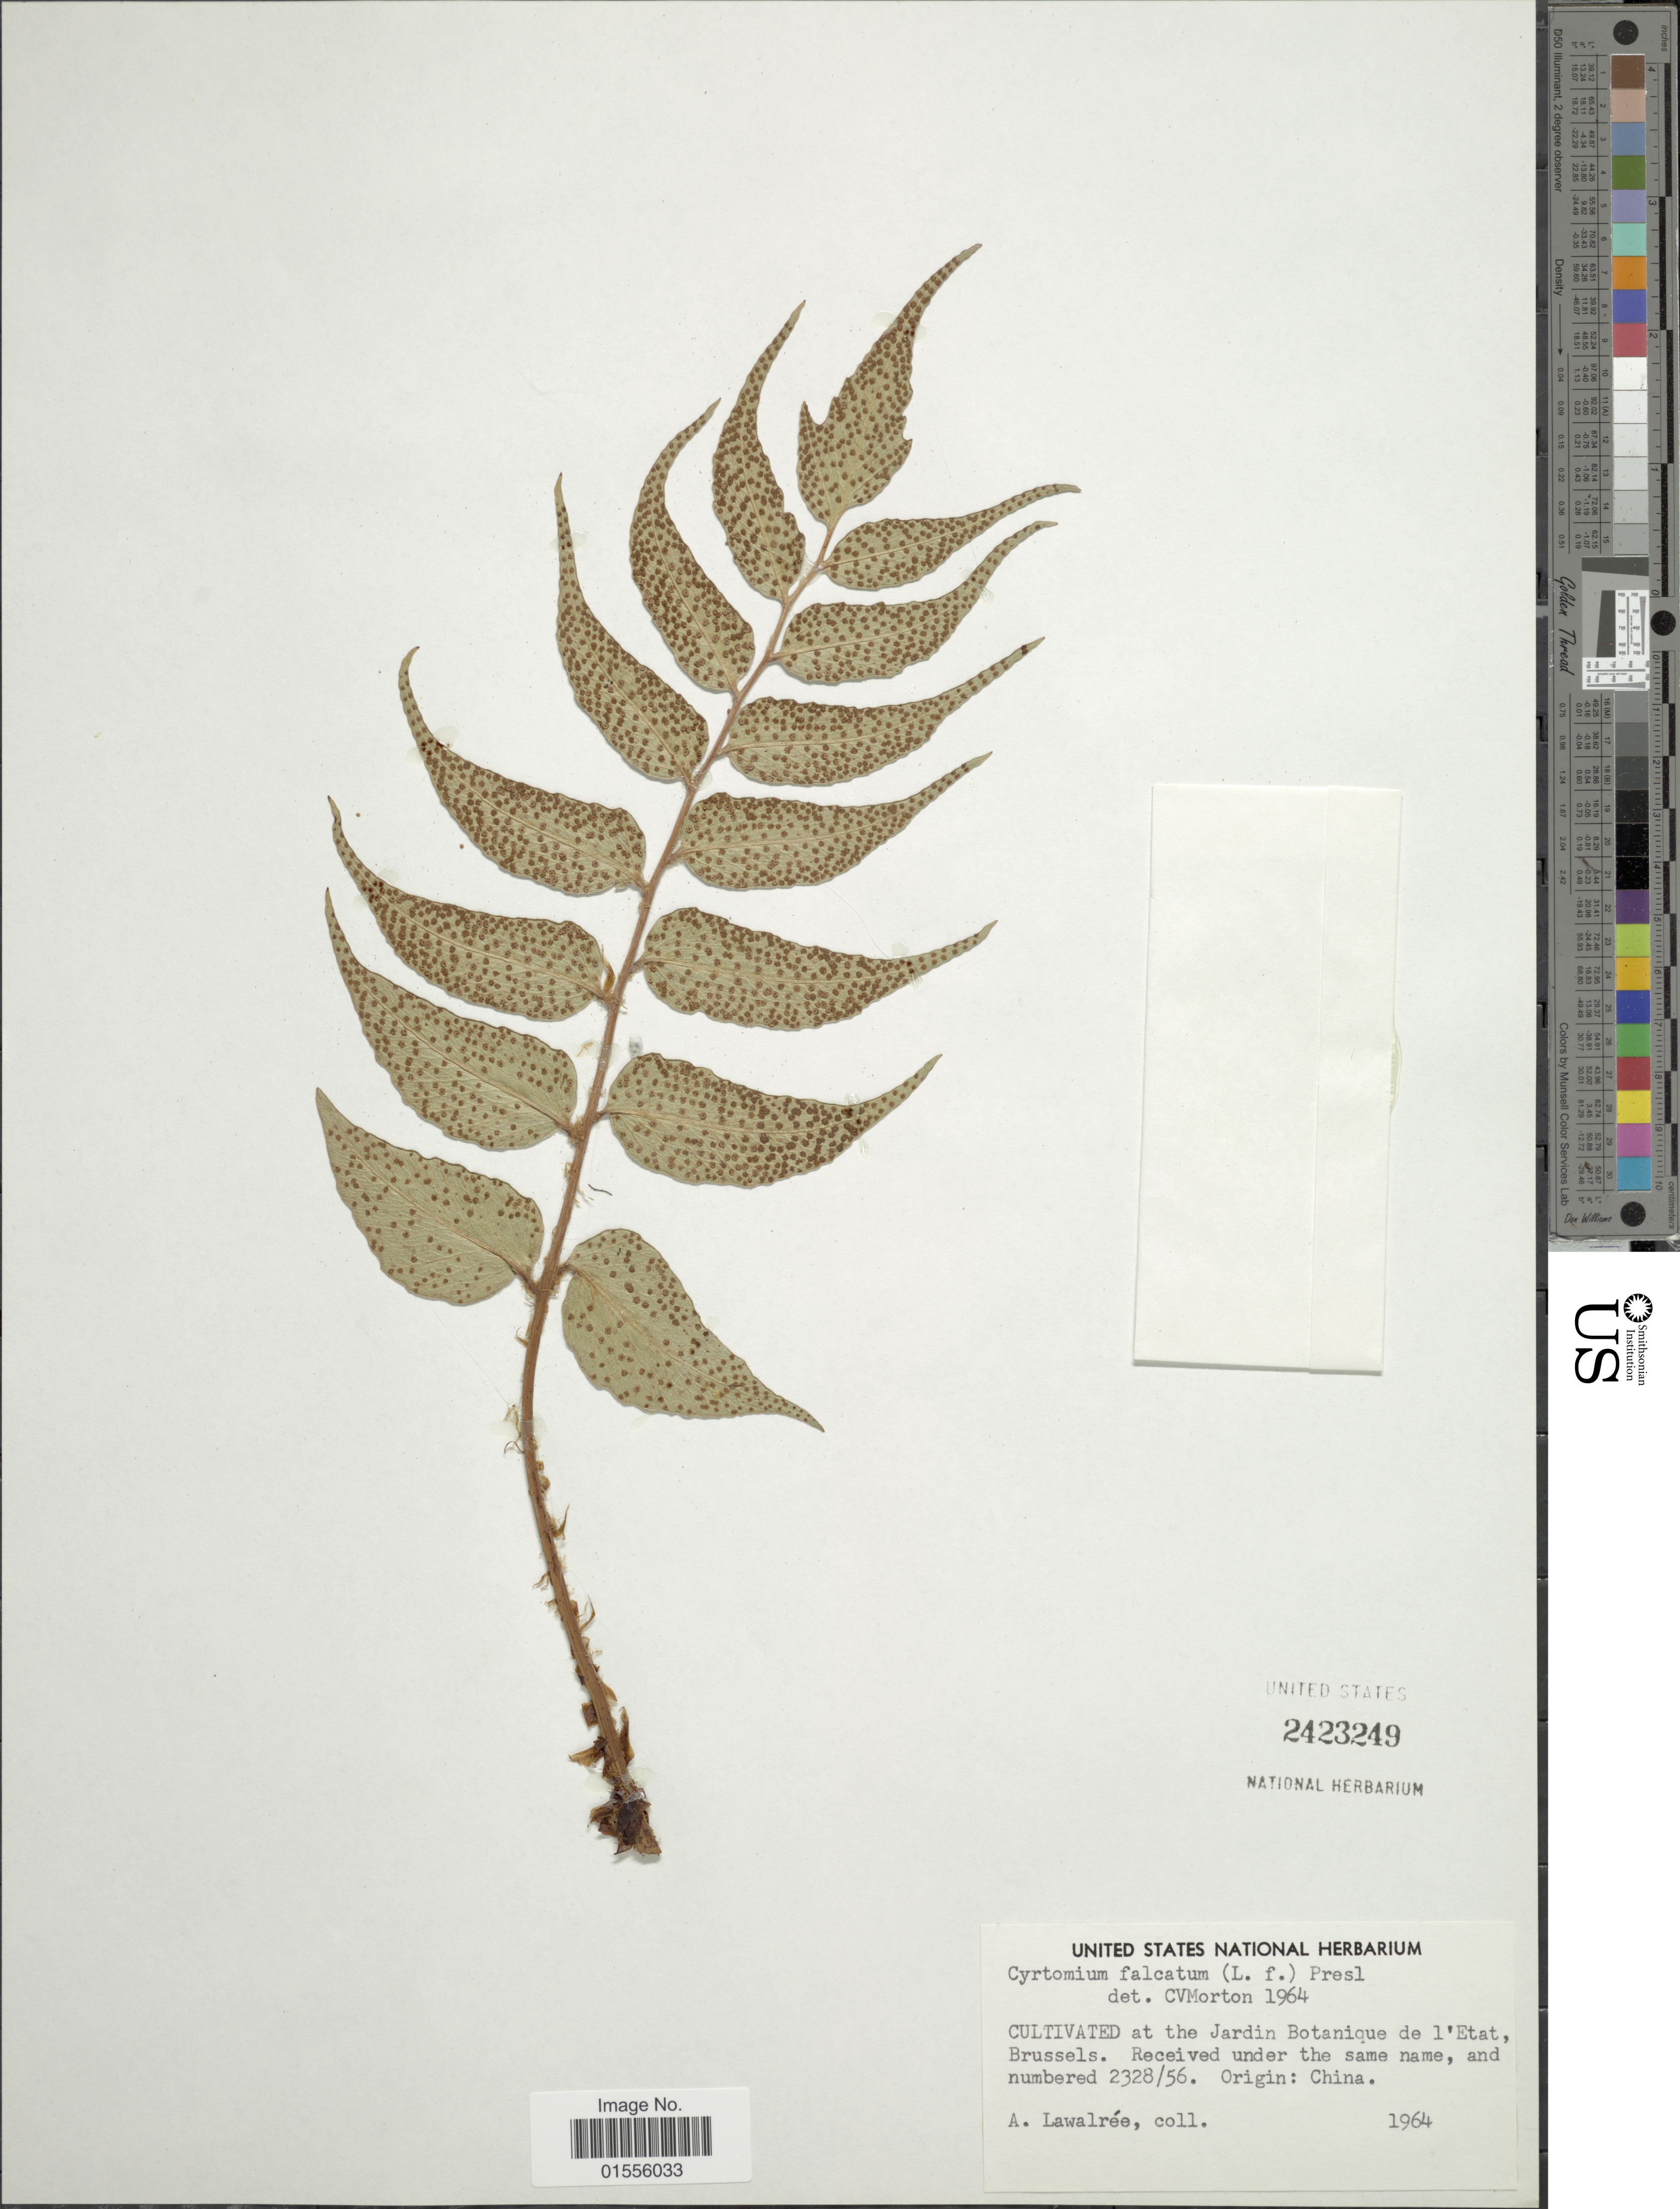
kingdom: Plantae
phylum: Tracheophyta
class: Polypodiopsida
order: Polypodiales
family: Dryopteridaceae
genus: Cyrtomium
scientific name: Cyrtomium falcatum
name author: (L. f.) C. Presl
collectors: A. G. Lawalrée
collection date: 1964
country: China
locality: Cultivated at the Jardin Botanique de l'Etat, Brussel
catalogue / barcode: US 2423249